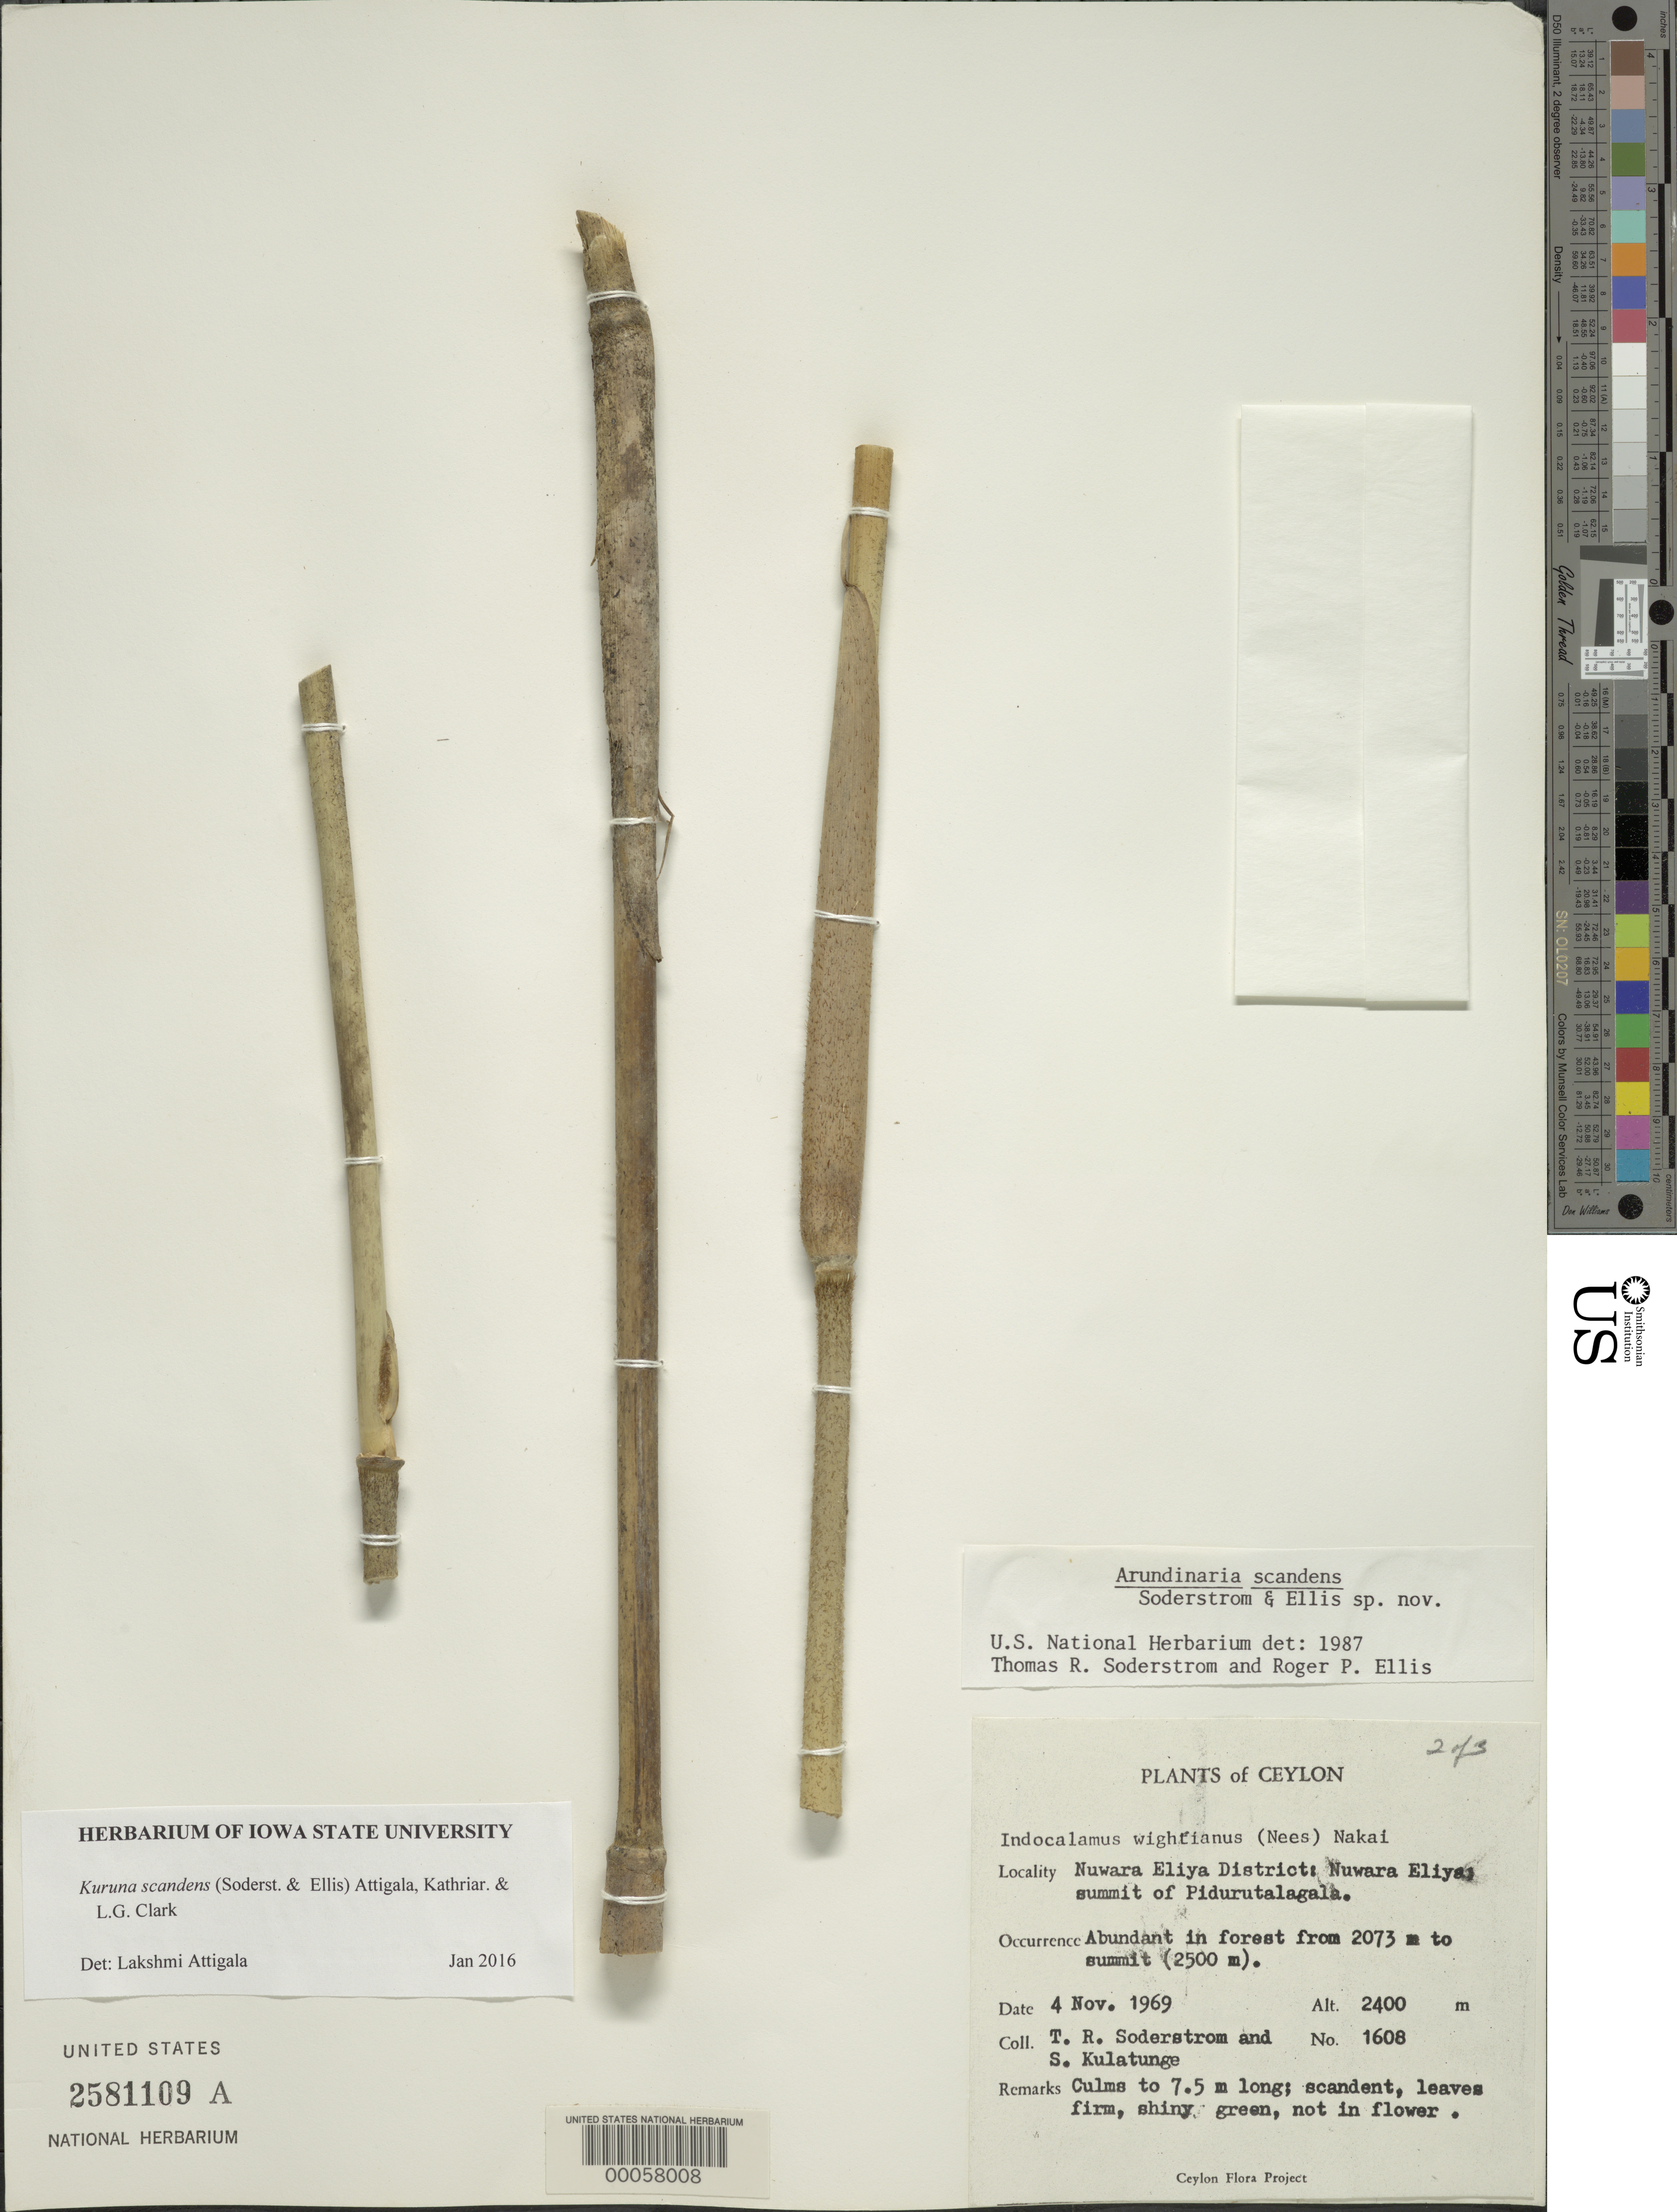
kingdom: Plantae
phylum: Tracheophyta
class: Liliopsida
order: Poales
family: Poaceae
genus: Kuruna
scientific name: Kuruna scandens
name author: (Soderstr. & R.P. Ellis) Attigala et al.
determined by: Attigala, L.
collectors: T. R. Soderstrom & S. Kulatunge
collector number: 1608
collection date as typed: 04 Nov 1969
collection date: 1969-11-04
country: Sri Lanka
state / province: Central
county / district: Nuwara Eliya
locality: Summit of pidurutalagala, nuwara eliya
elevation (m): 2400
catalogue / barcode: US 2581109A